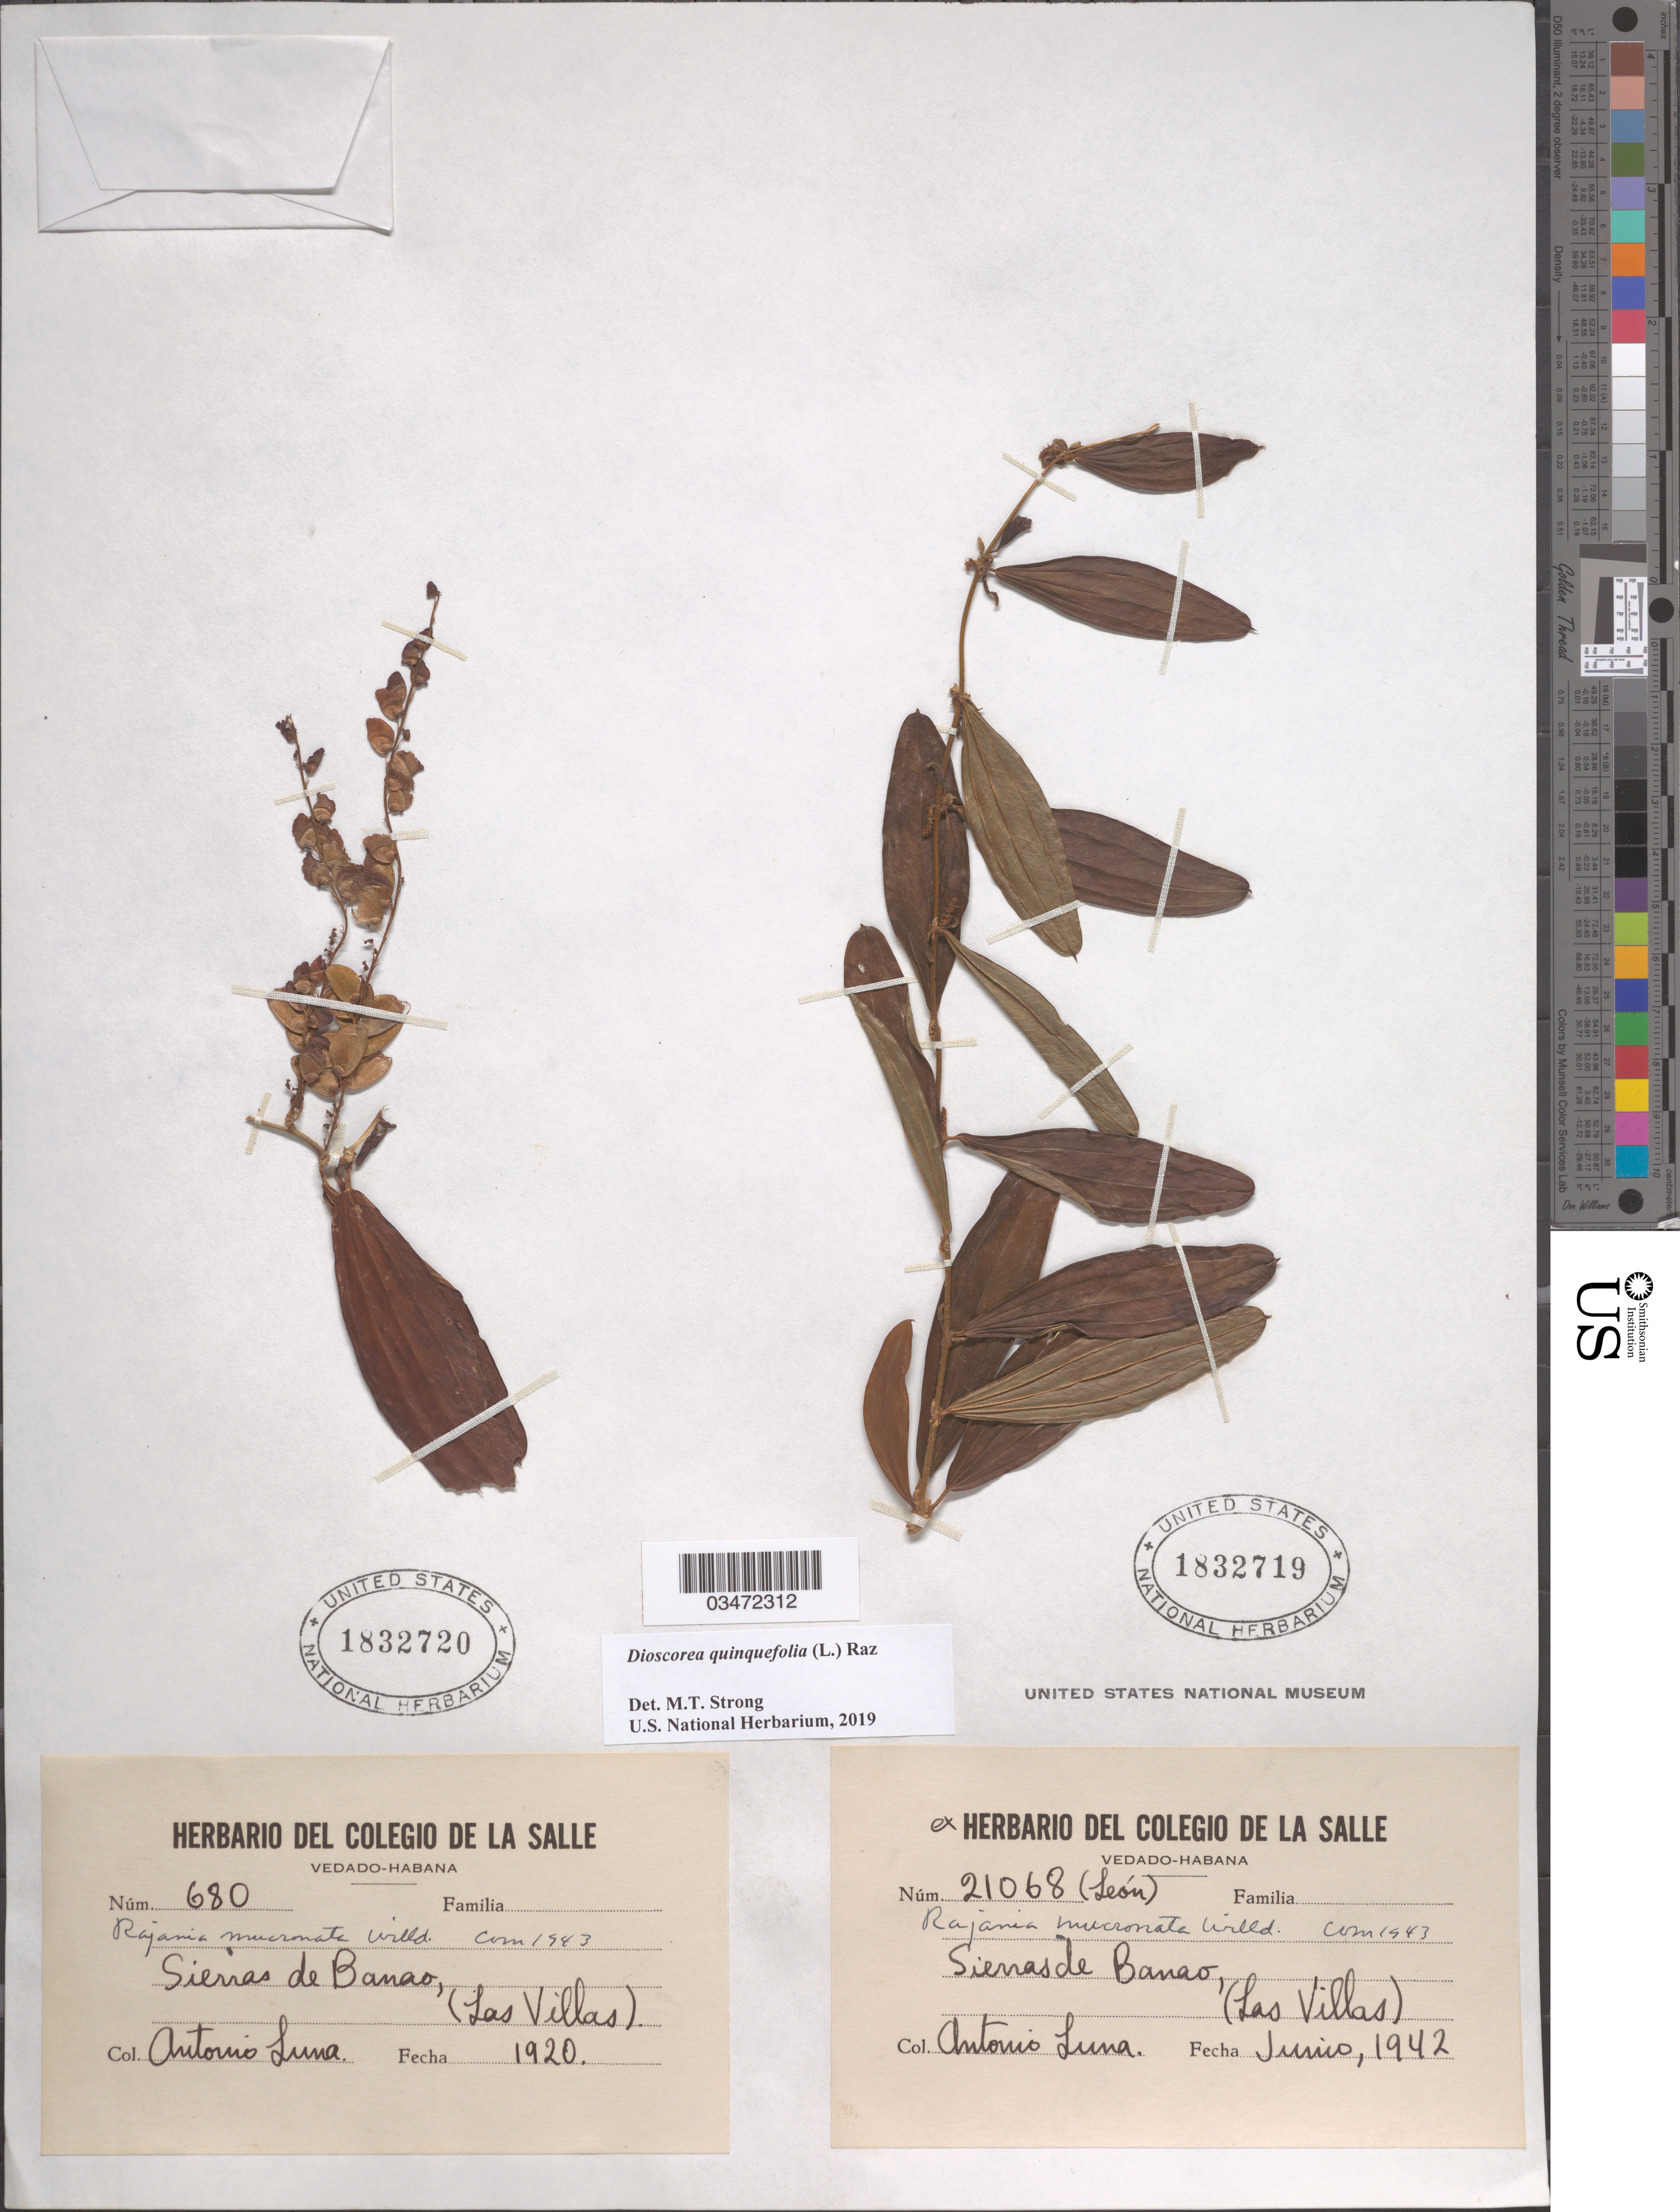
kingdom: Plantae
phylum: Tracheophyta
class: Liliopsida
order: Dioscoreales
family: Dioscoreaceae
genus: Dioscorea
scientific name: Dioscorea quinquefolia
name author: (L.) Raz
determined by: Strong, M. T., (US), Smithsonian Institution - National Museum of Natural History (UNITED STATES)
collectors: A. Luna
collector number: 680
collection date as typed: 1920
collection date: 1920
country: Cuba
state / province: Sancti Spíritus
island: Cuba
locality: Sierras de Banao. Las Villas [Sancti Spíritus]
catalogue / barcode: US 1832720-2